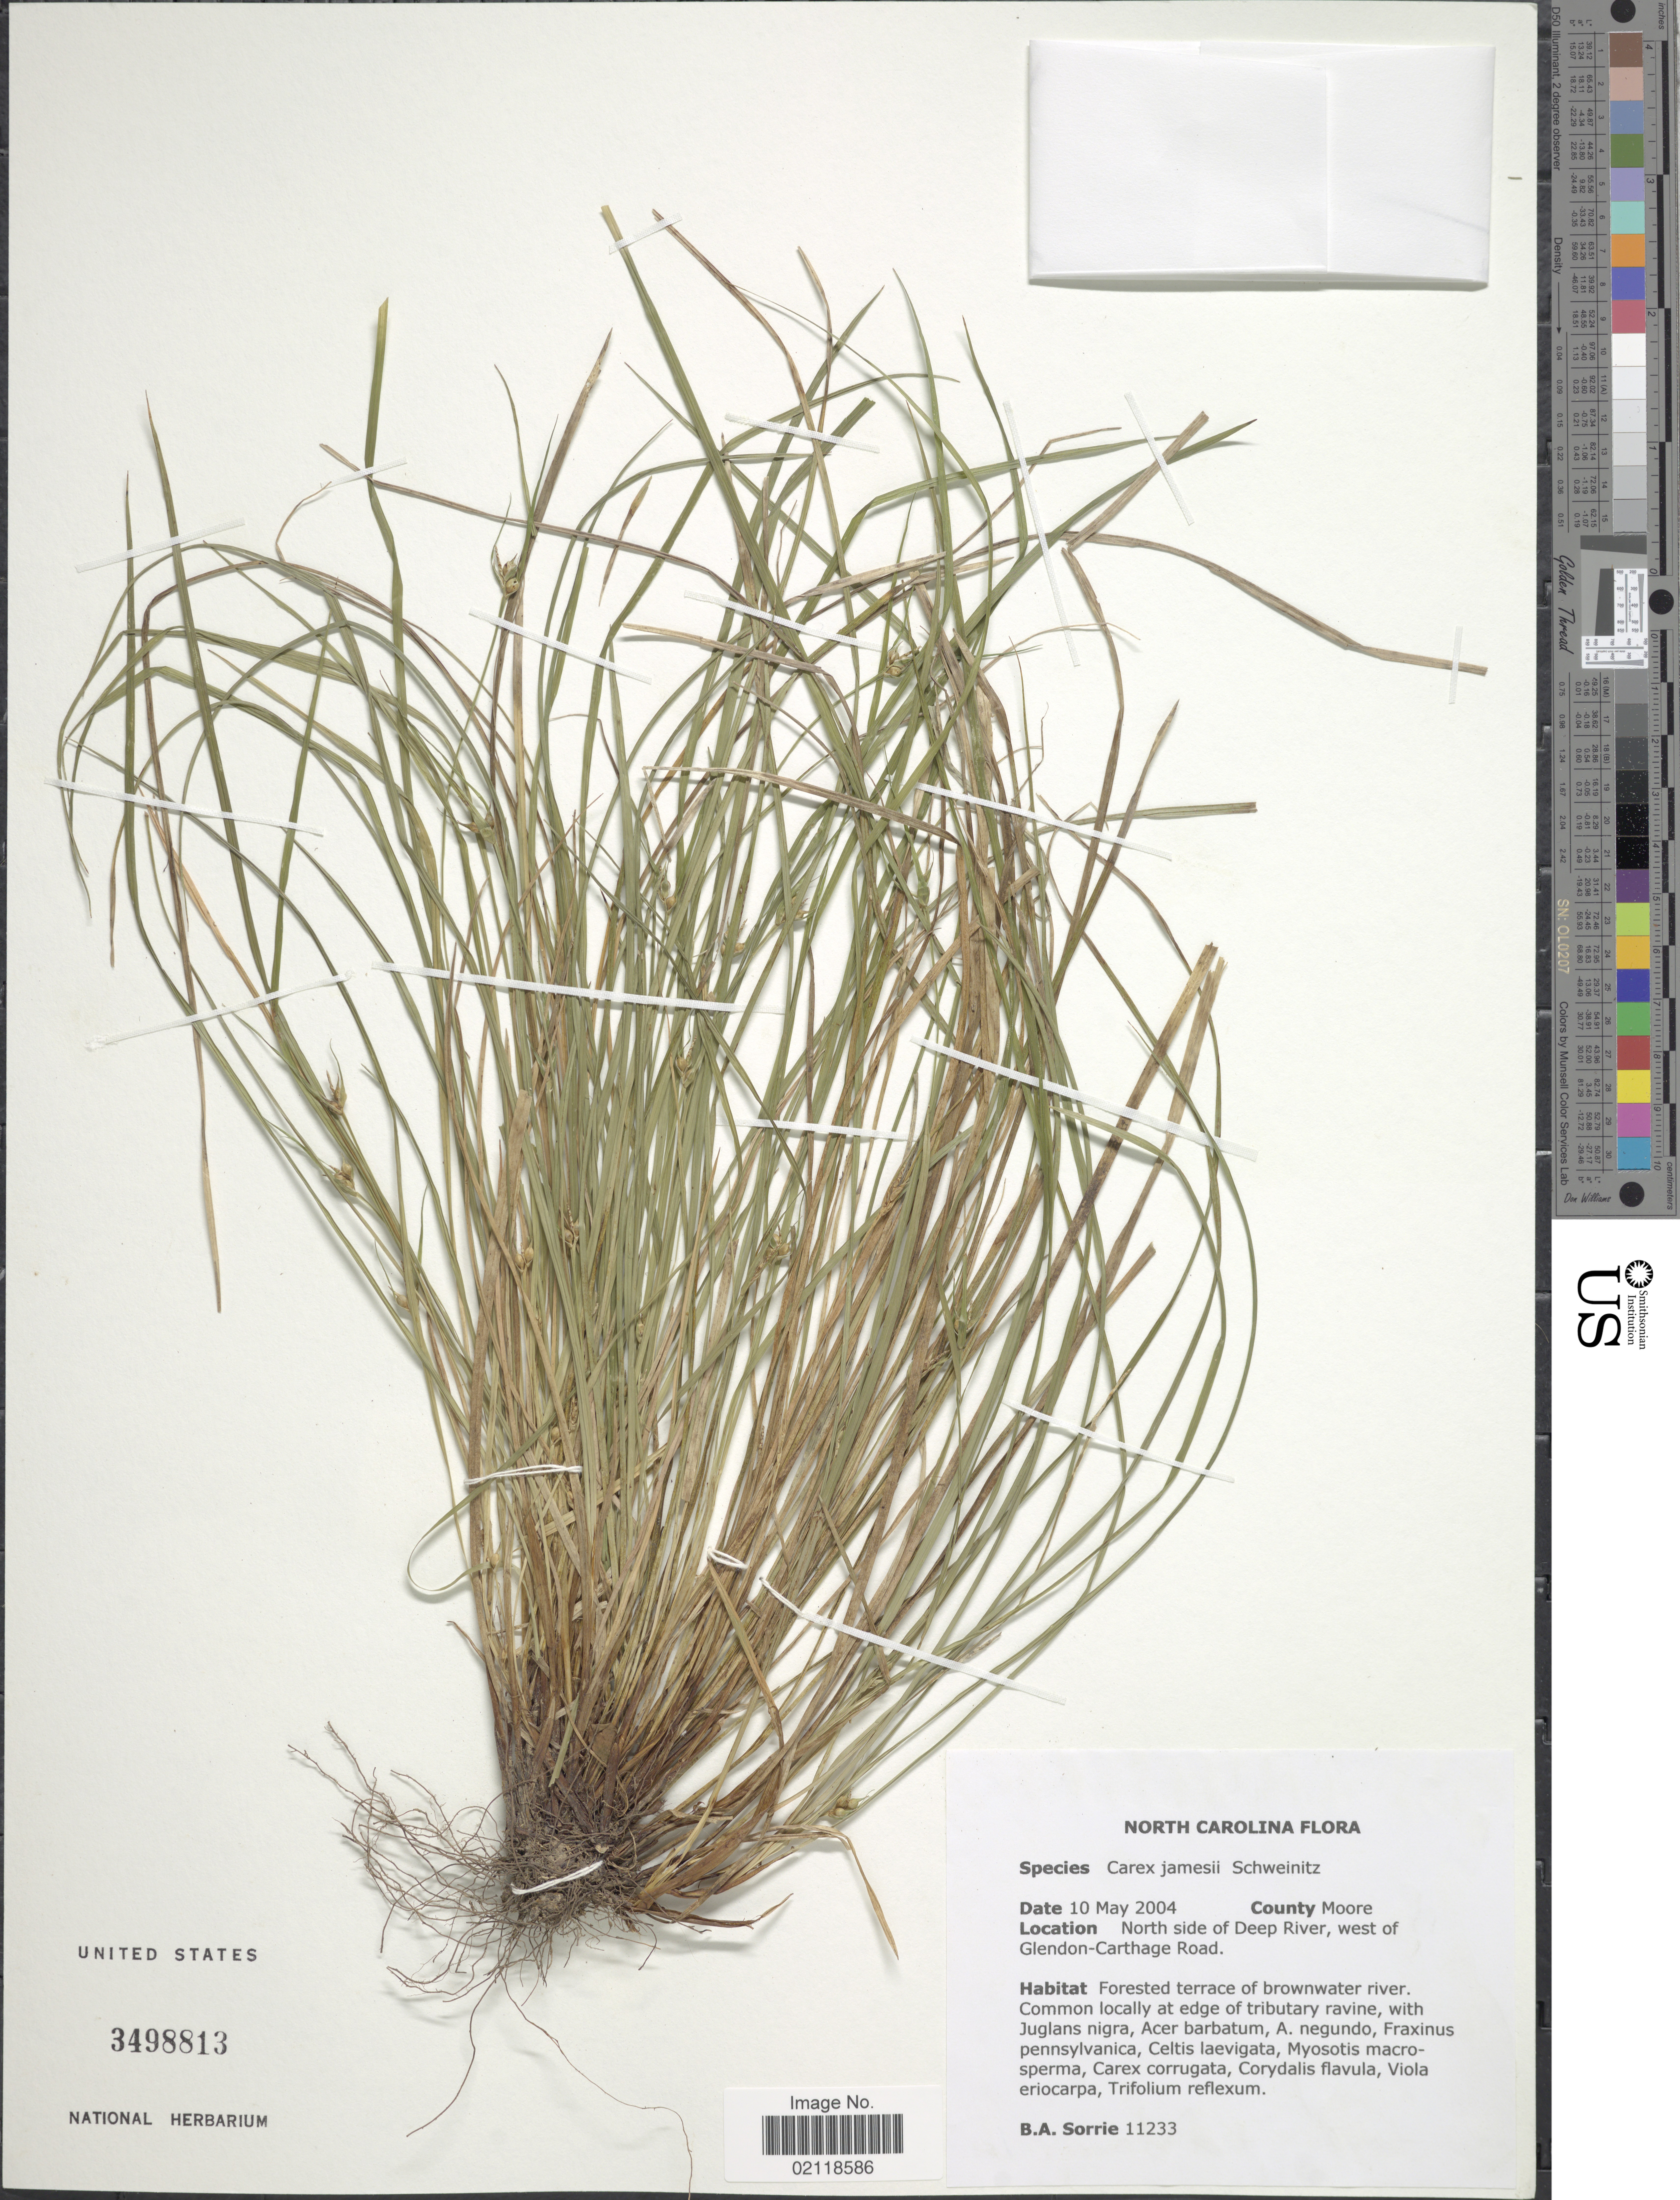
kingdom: Plantae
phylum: Tracheophyta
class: Liliopsida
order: Poales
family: Cyperaceae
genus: Carex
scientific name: Carex jamesii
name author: Schwein.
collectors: B. Sorrie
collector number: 11233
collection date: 2004-05-10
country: United States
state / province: North Carolina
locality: County Moore, north side of Deep River, west of Glendon-Carthage Road, forested terrace of brownwater river, common locally at edge of tributary ravine.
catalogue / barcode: US 3498813